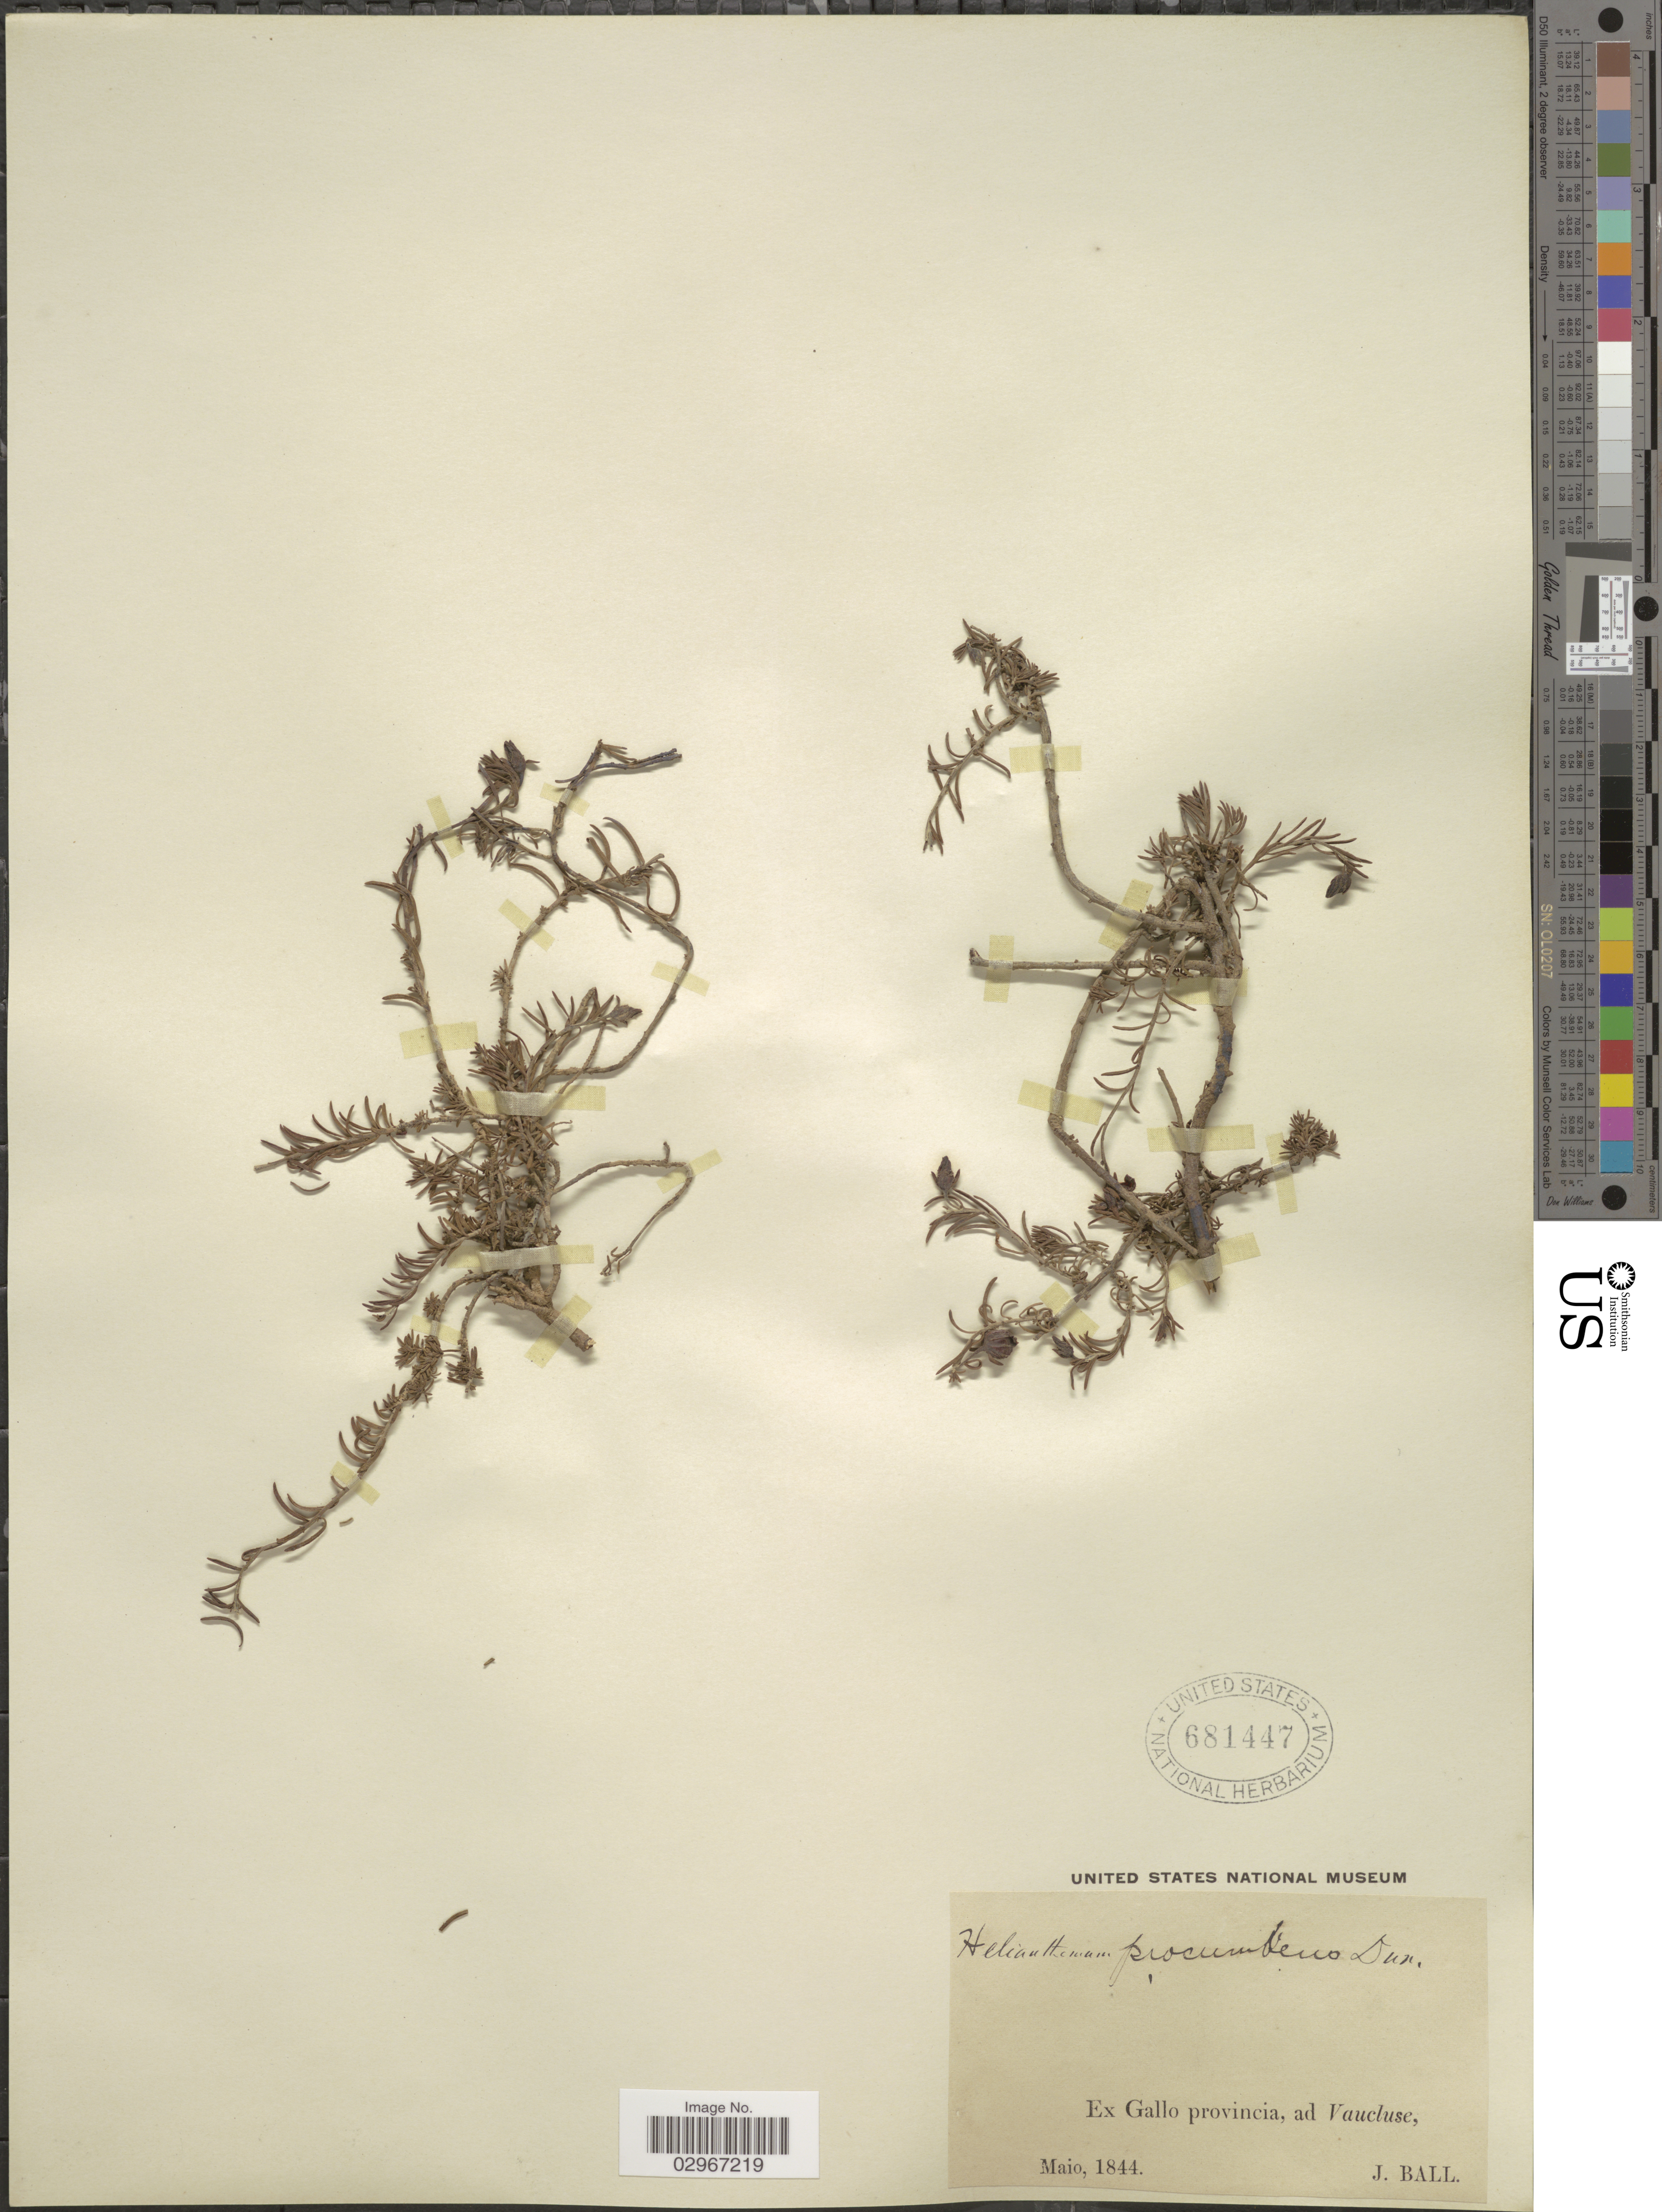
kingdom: Plantae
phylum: Tracheophyta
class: Magnoliopsida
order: Malvales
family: Cistaceae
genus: Helianthemum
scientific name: Helianthemum procumbens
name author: Dunal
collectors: J. Ball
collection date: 1844-05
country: France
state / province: Provence-Alpes-Côte d'Azur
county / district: Vaucluse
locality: Ex Gallo provincia, ad Vaucluse.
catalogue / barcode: US 681447